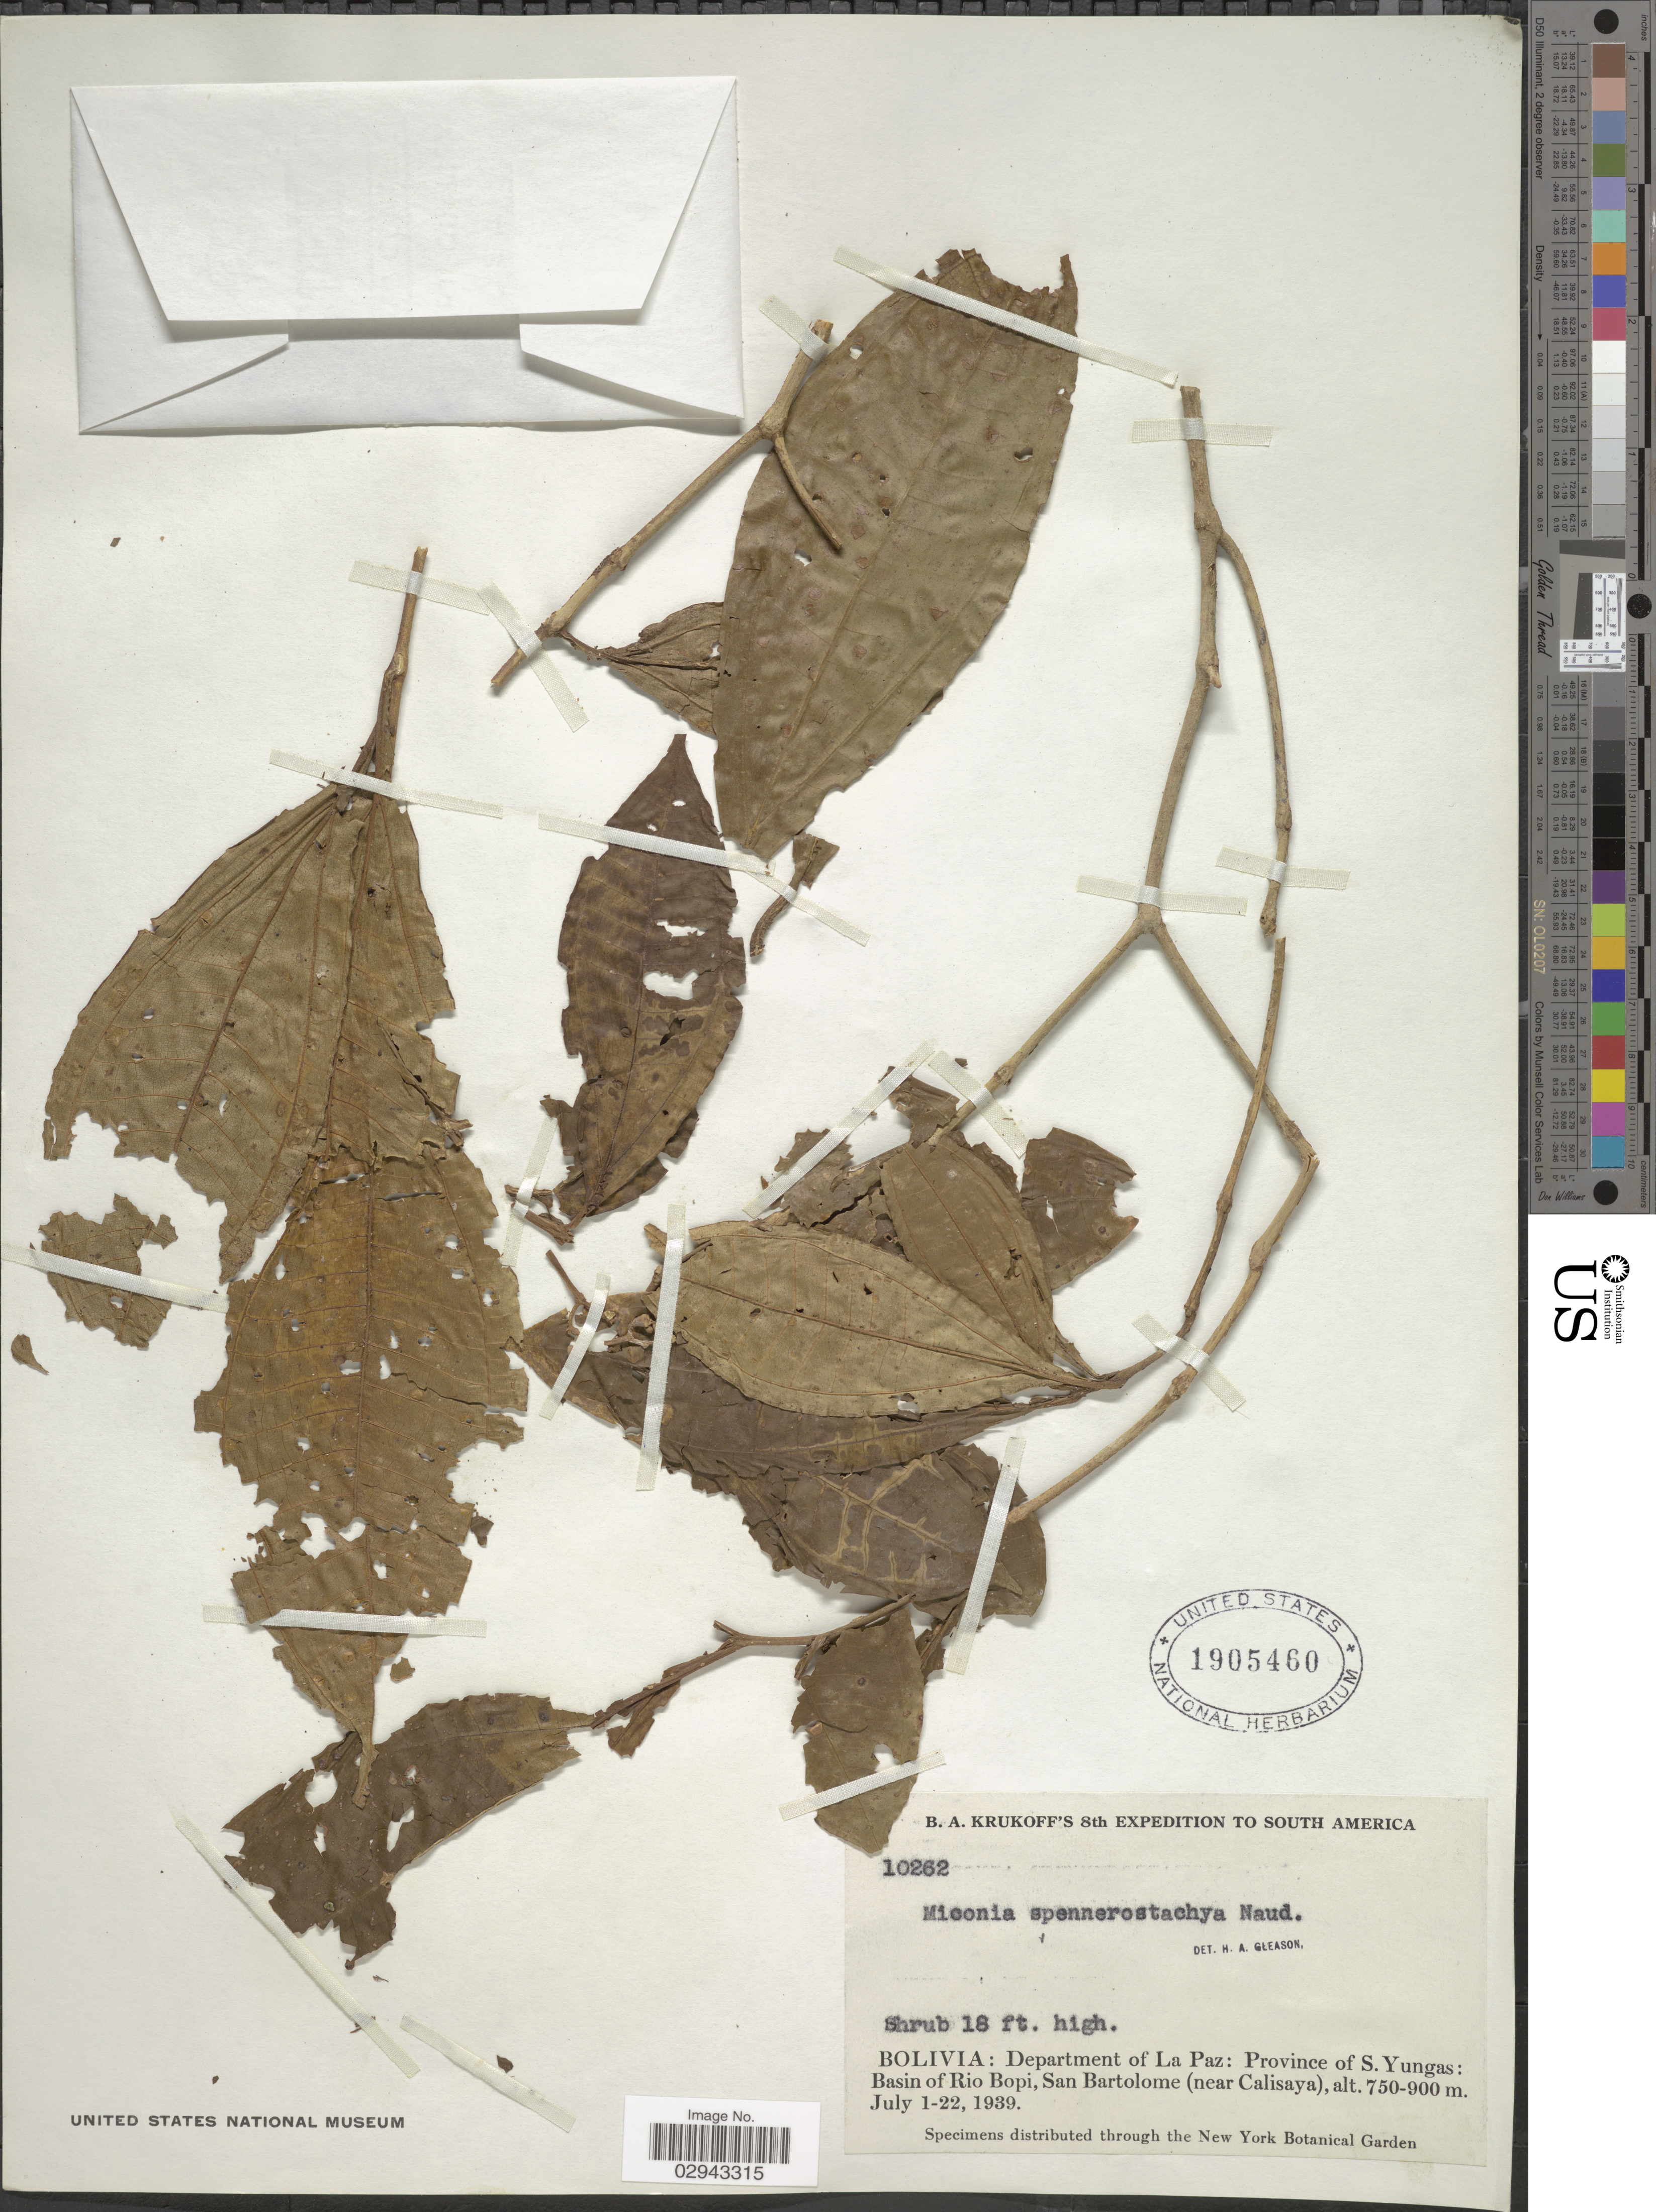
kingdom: Plantae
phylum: Tracheophyta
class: Magnoliopsida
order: Myrtales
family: Melastomataceae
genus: Miconia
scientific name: Miconia spennerostachya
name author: Naudin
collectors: B. A. Krukoff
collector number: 10262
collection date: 1939-07-01/1939-07-22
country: Bolivia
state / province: La Paz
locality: Department of La Paz: Province of S. Yungas: Basin of Rio Bopi, San Bartolome (near Calisaya).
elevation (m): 750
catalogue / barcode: US 1905460